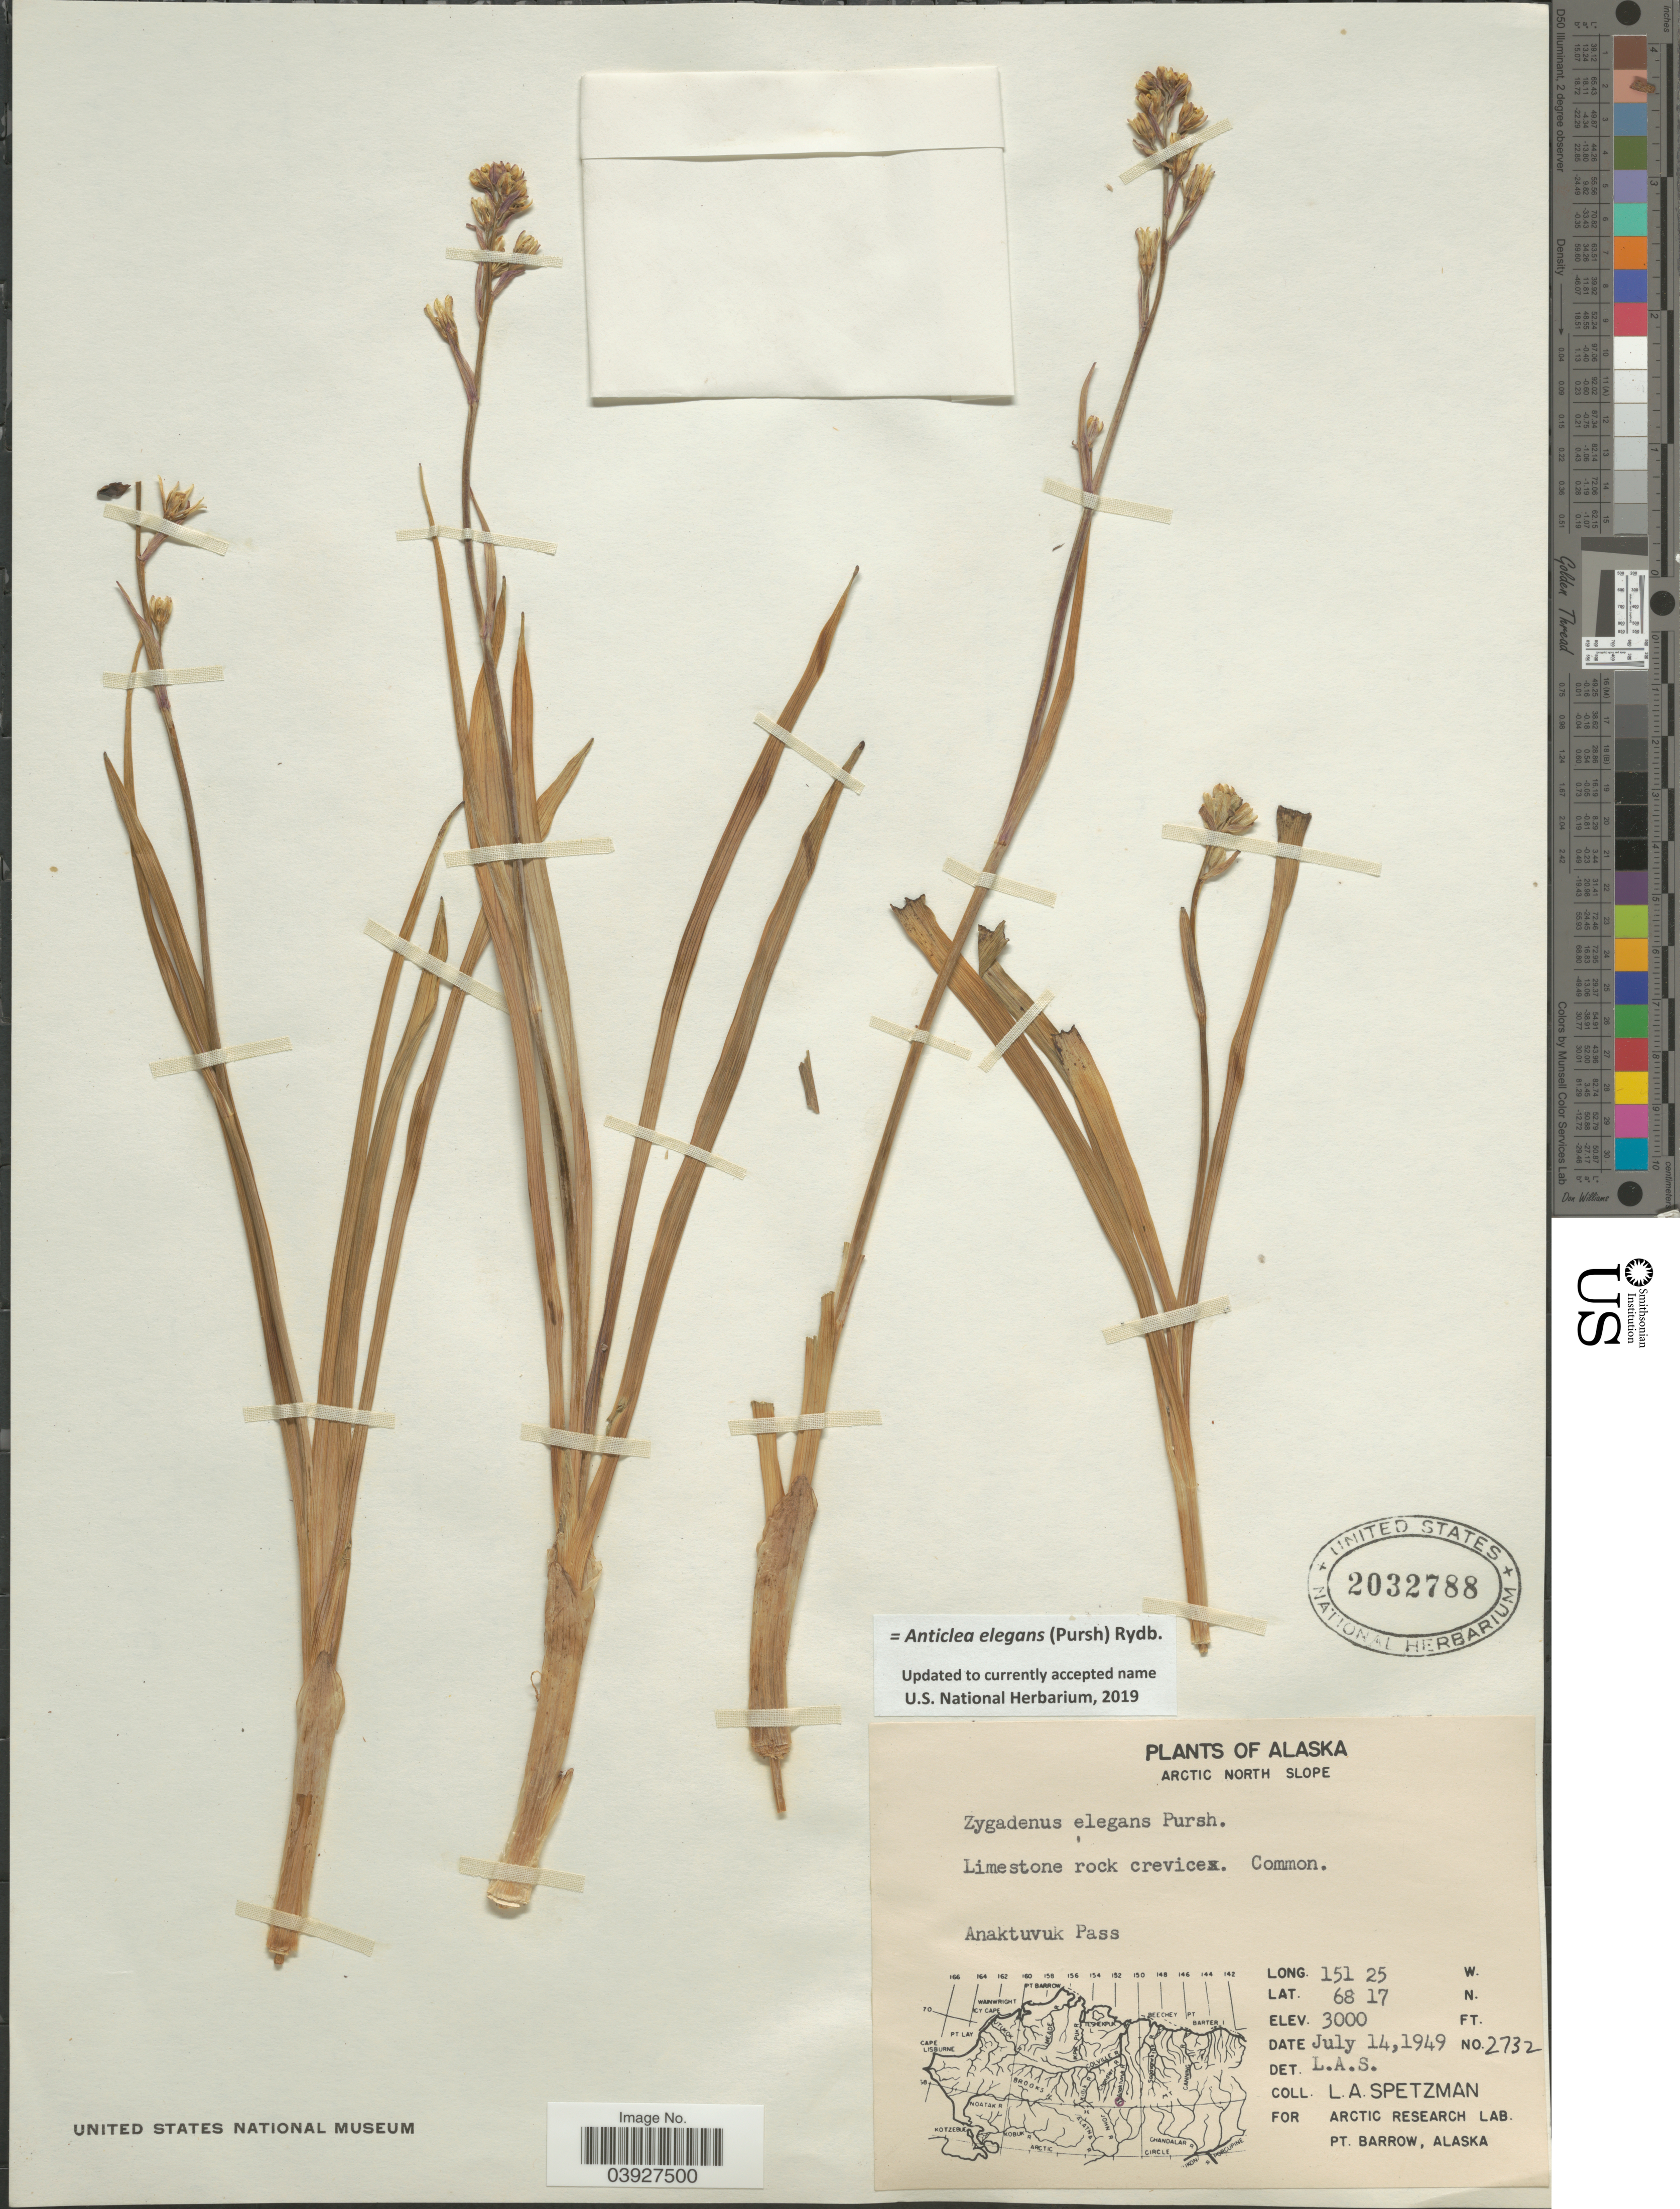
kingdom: Plantae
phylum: Tracheophyta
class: Liliopsida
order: Liliales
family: Melanthiaceae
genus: Anticlea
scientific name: Anticlea elegans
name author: (Pursh) Rydb.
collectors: L. Spetzman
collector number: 2732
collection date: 1949-07-14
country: United States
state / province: Alaska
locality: Arctic North Slope. Limestone rock crevices. Anaktuvuk Pass.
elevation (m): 914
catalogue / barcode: US 2032788